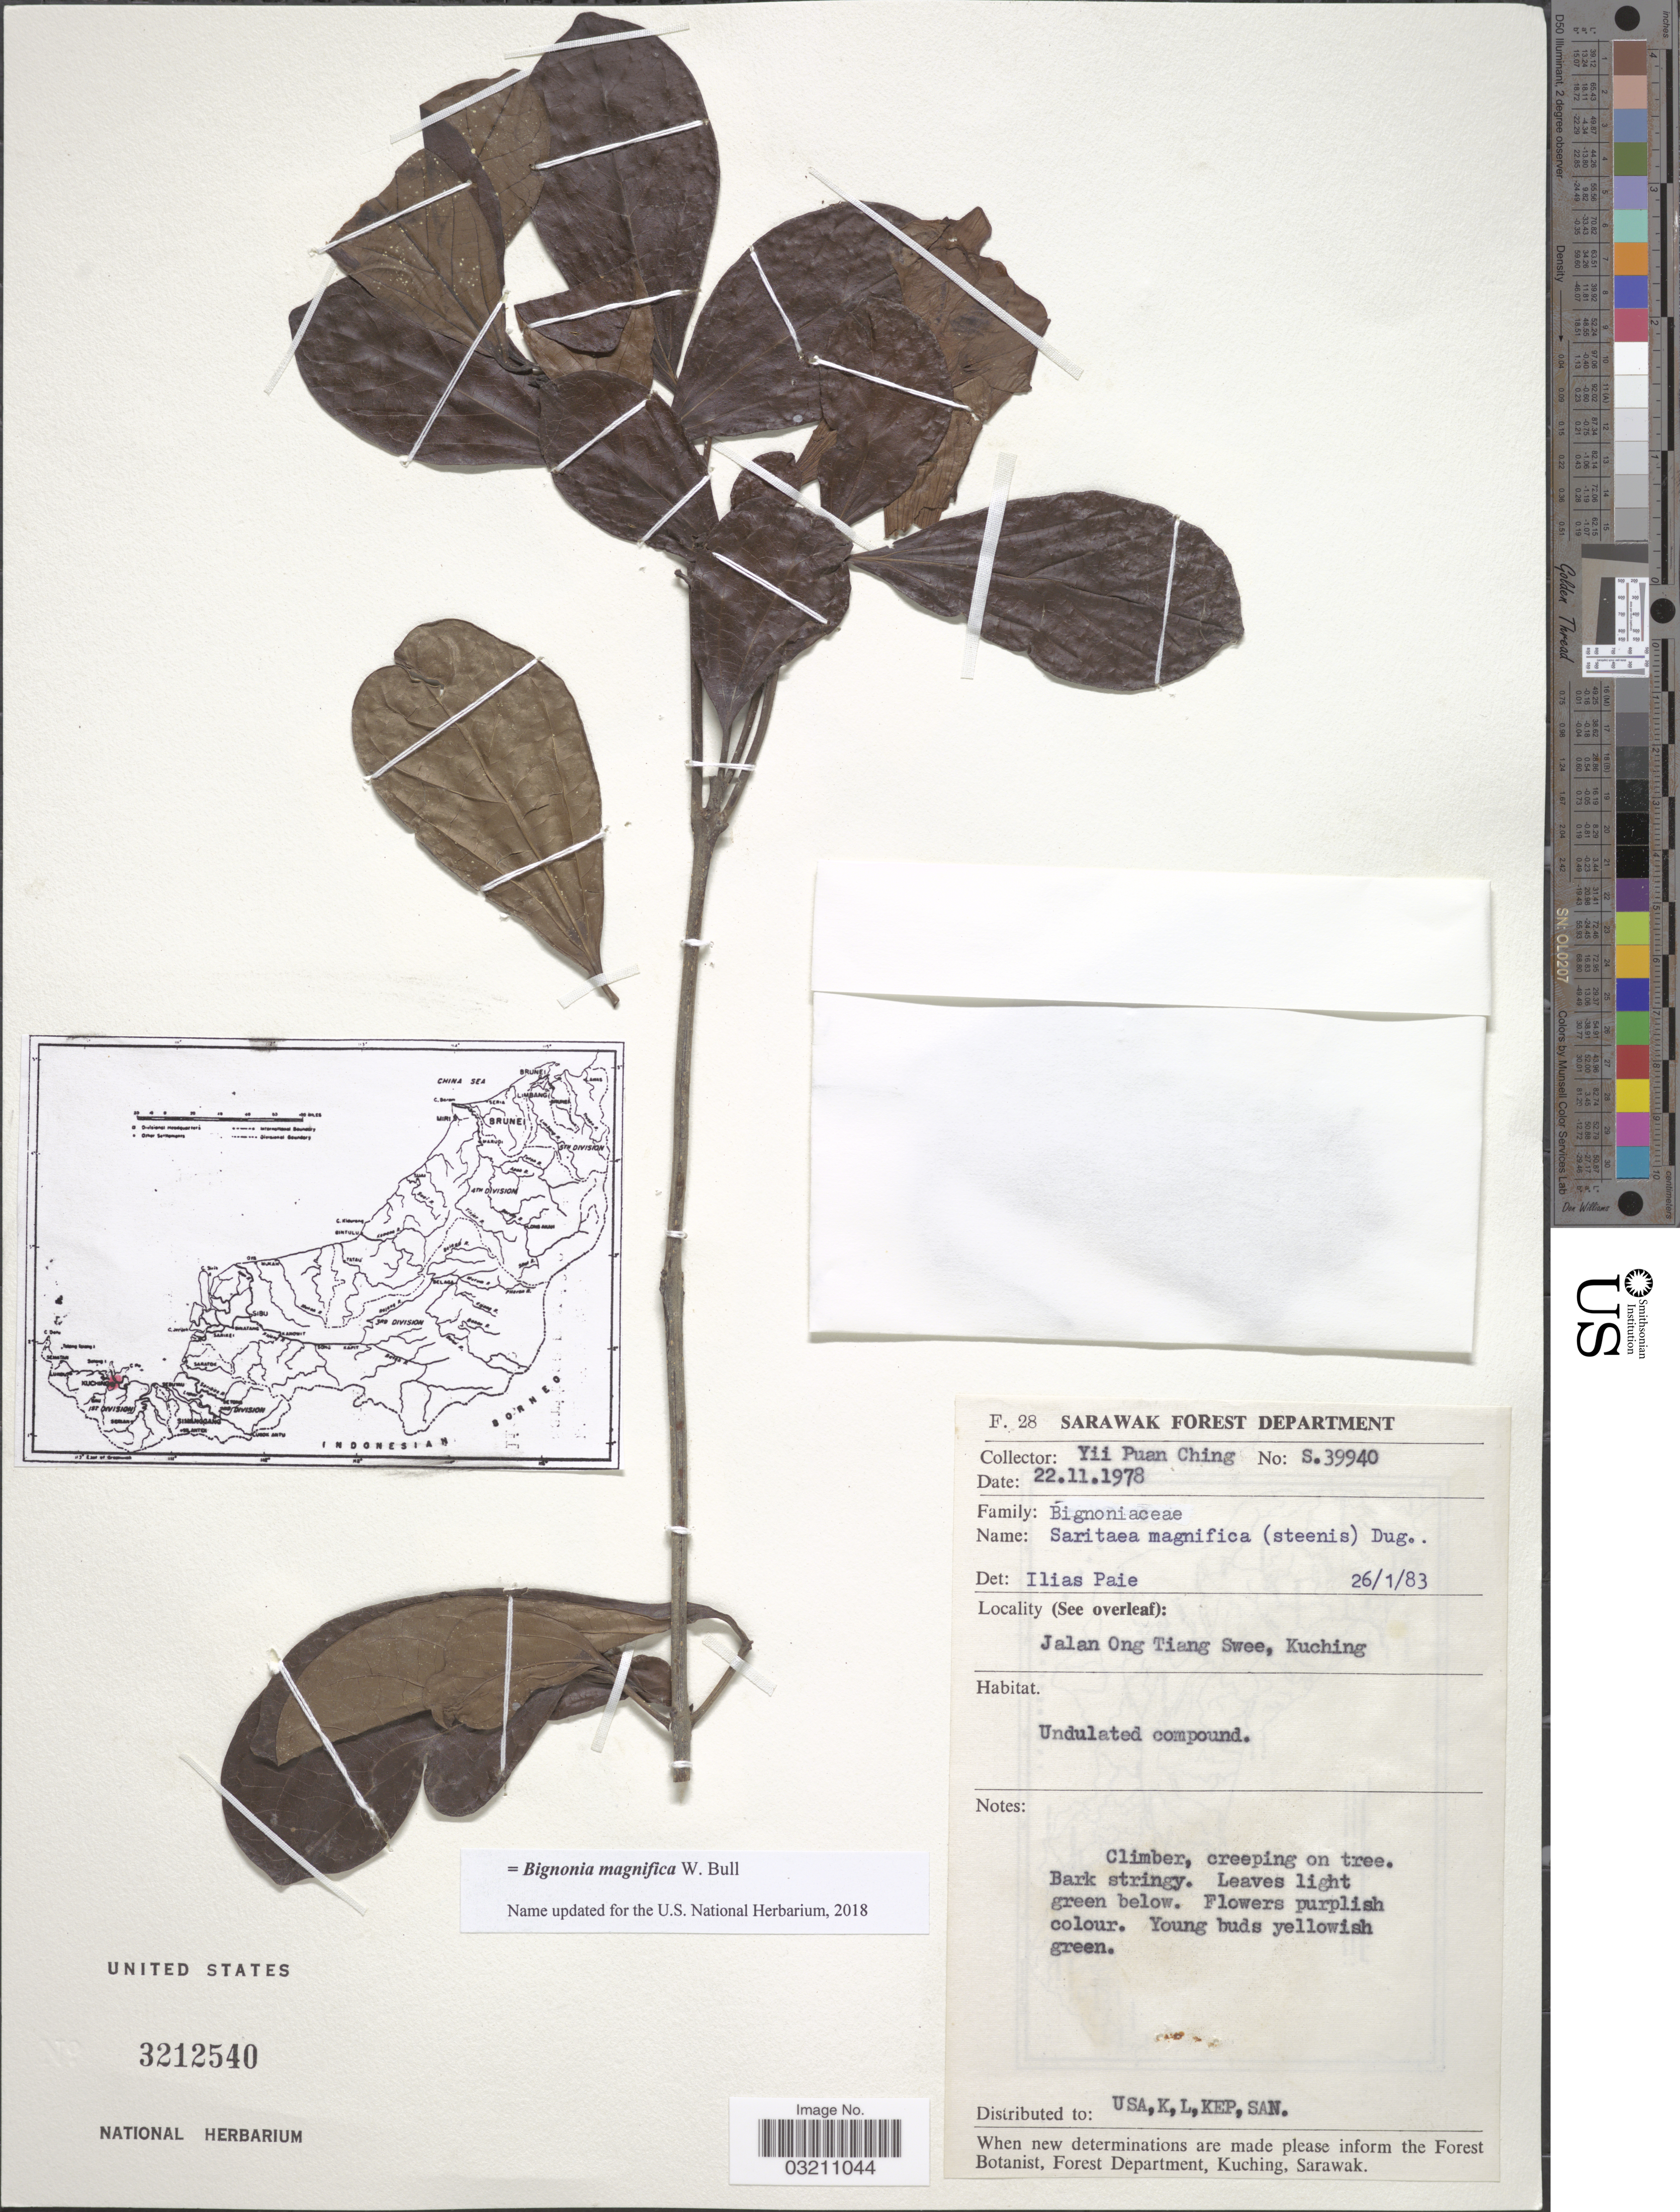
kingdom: Plantae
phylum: Tracheophyta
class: Magnoliopsida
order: Lamiales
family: Bignoniaceae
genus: Bignonia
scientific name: Bignonia magnifica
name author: W. Bull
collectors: Y. P. Ching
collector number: S39940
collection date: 1978-11-22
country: Malaysia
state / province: Sarawak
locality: Jalang Ong Tiang Swee, Kuching.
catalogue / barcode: US 3212540